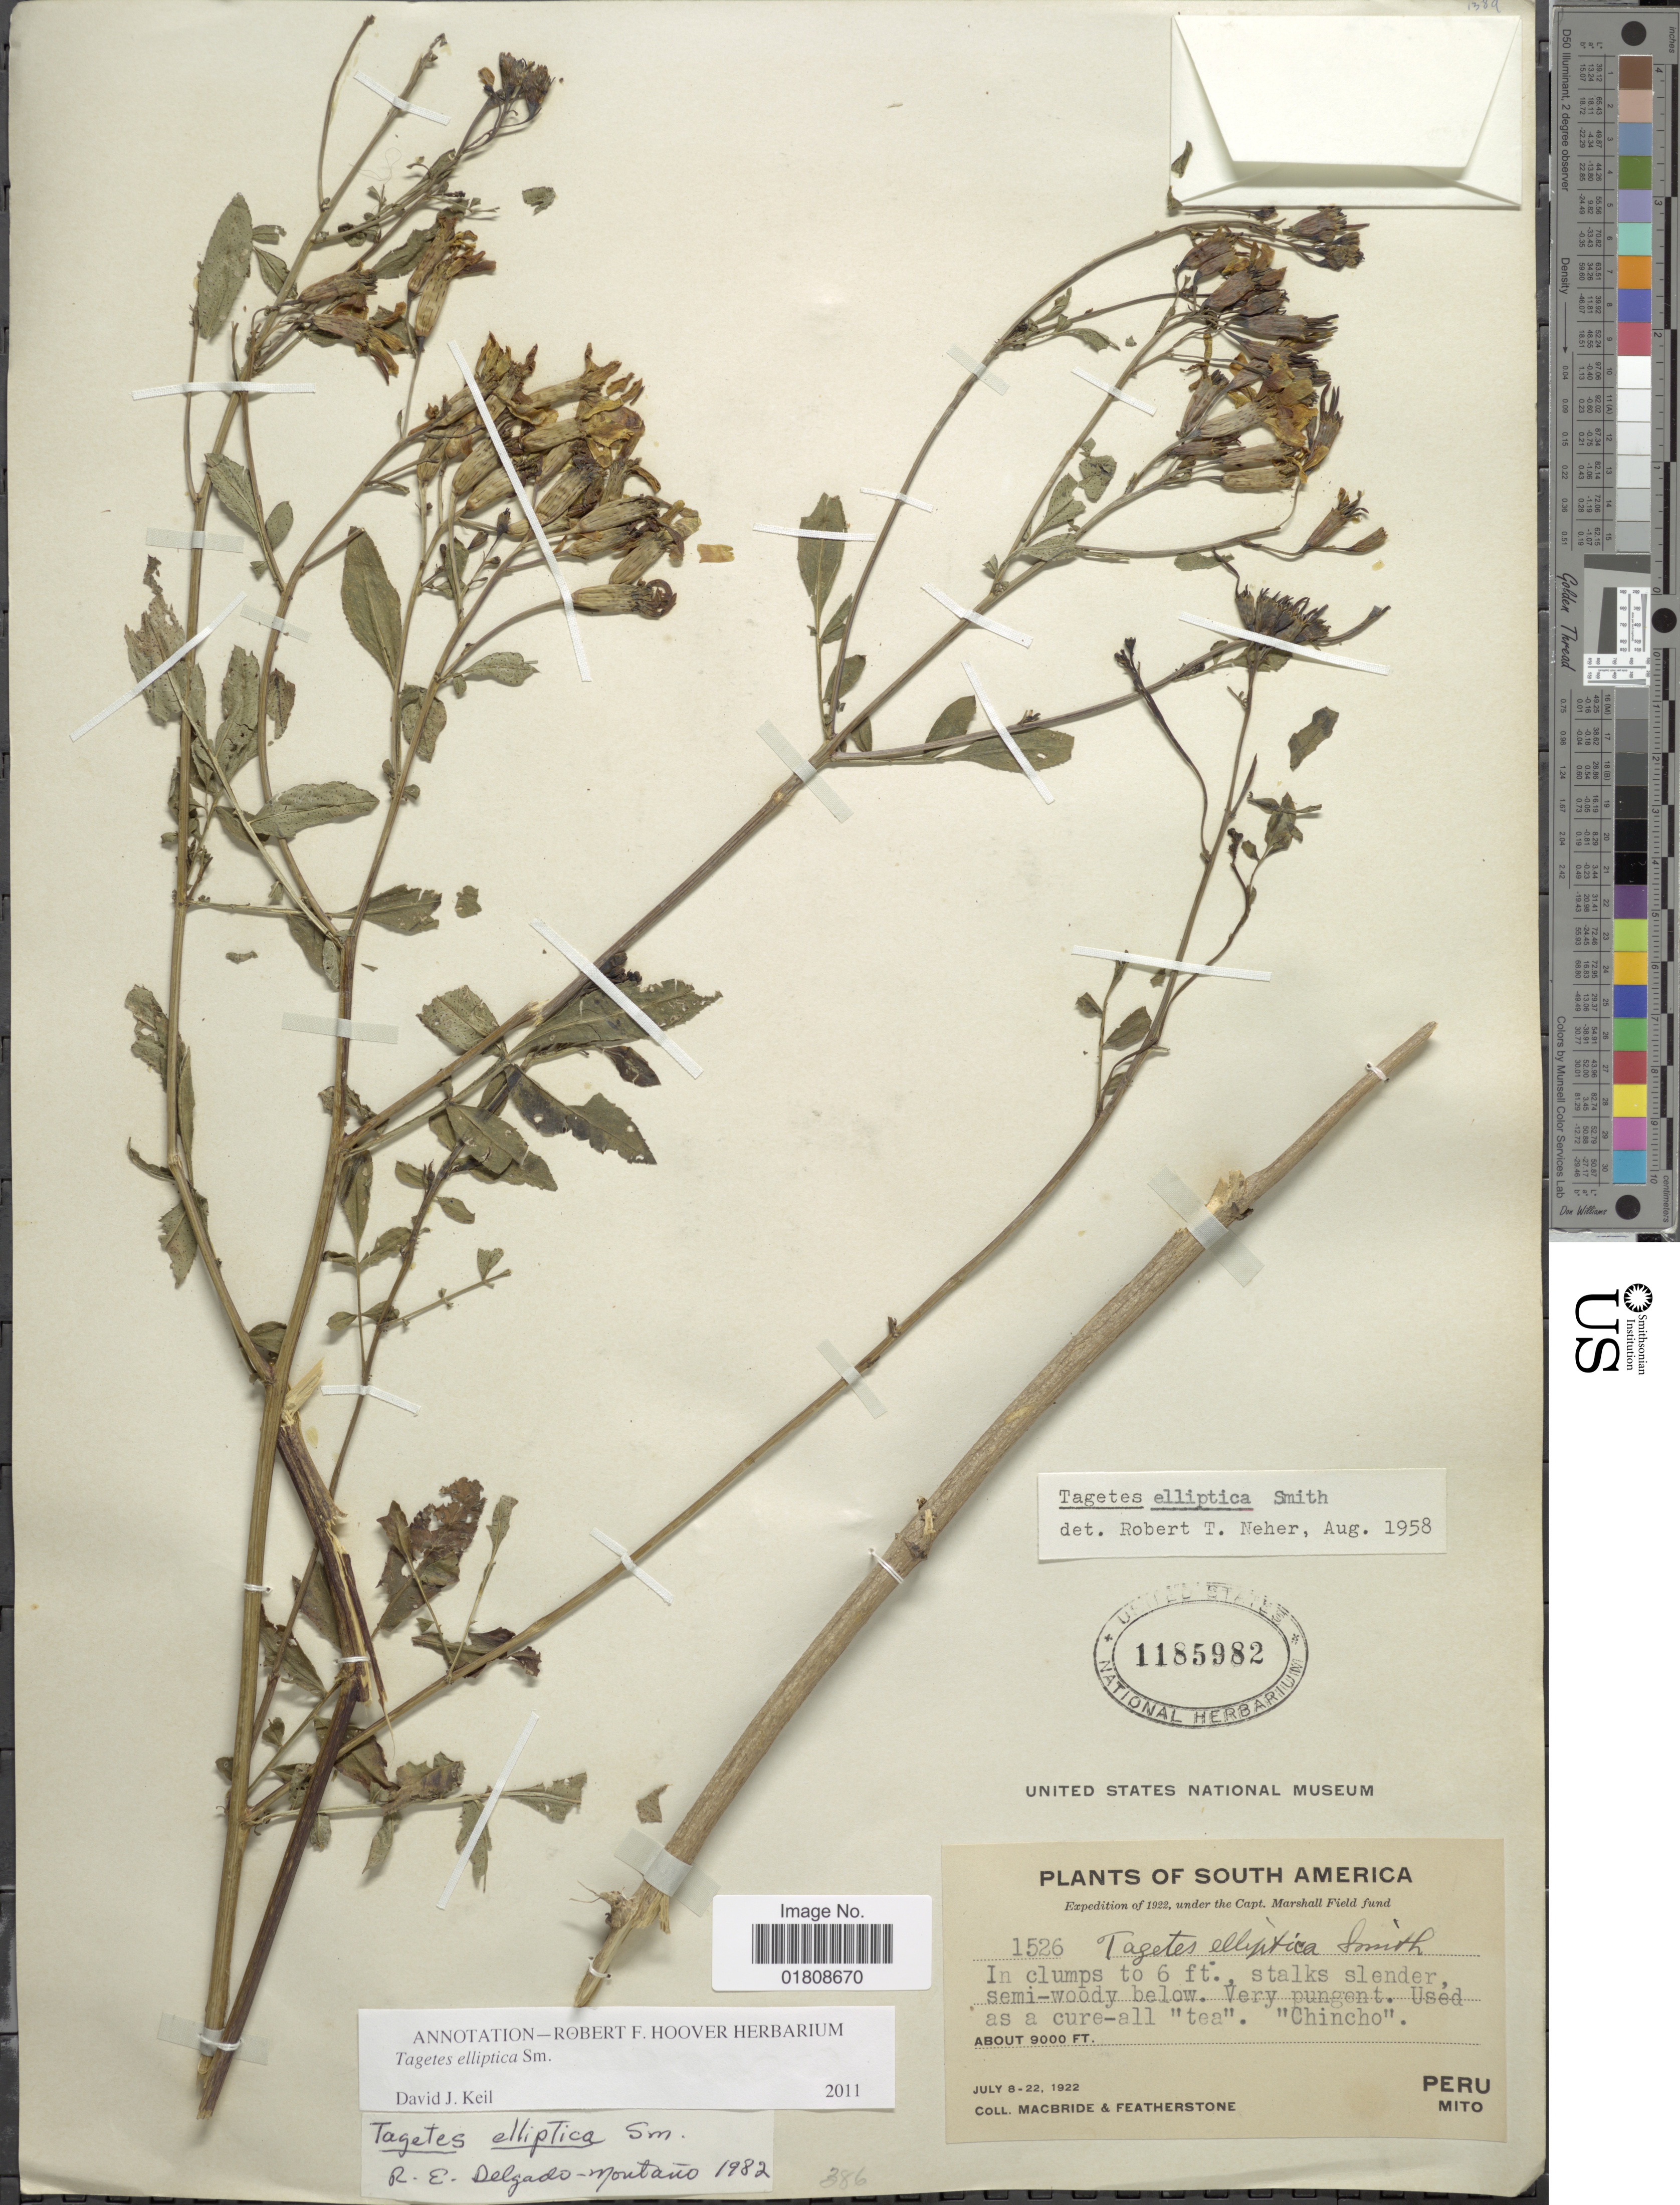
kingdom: Plantae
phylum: Tracheophyta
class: Magnoliopsida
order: Asterales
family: Asteraceae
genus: Tagetes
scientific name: Tagetes elliptica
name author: Sm. in Rees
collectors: Macbride, -- & -. Featherstone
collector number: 1526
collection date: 1922-07-08/1922-07-22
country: Peru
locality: South America, Mito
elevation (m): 2743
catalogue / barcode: US 1185982